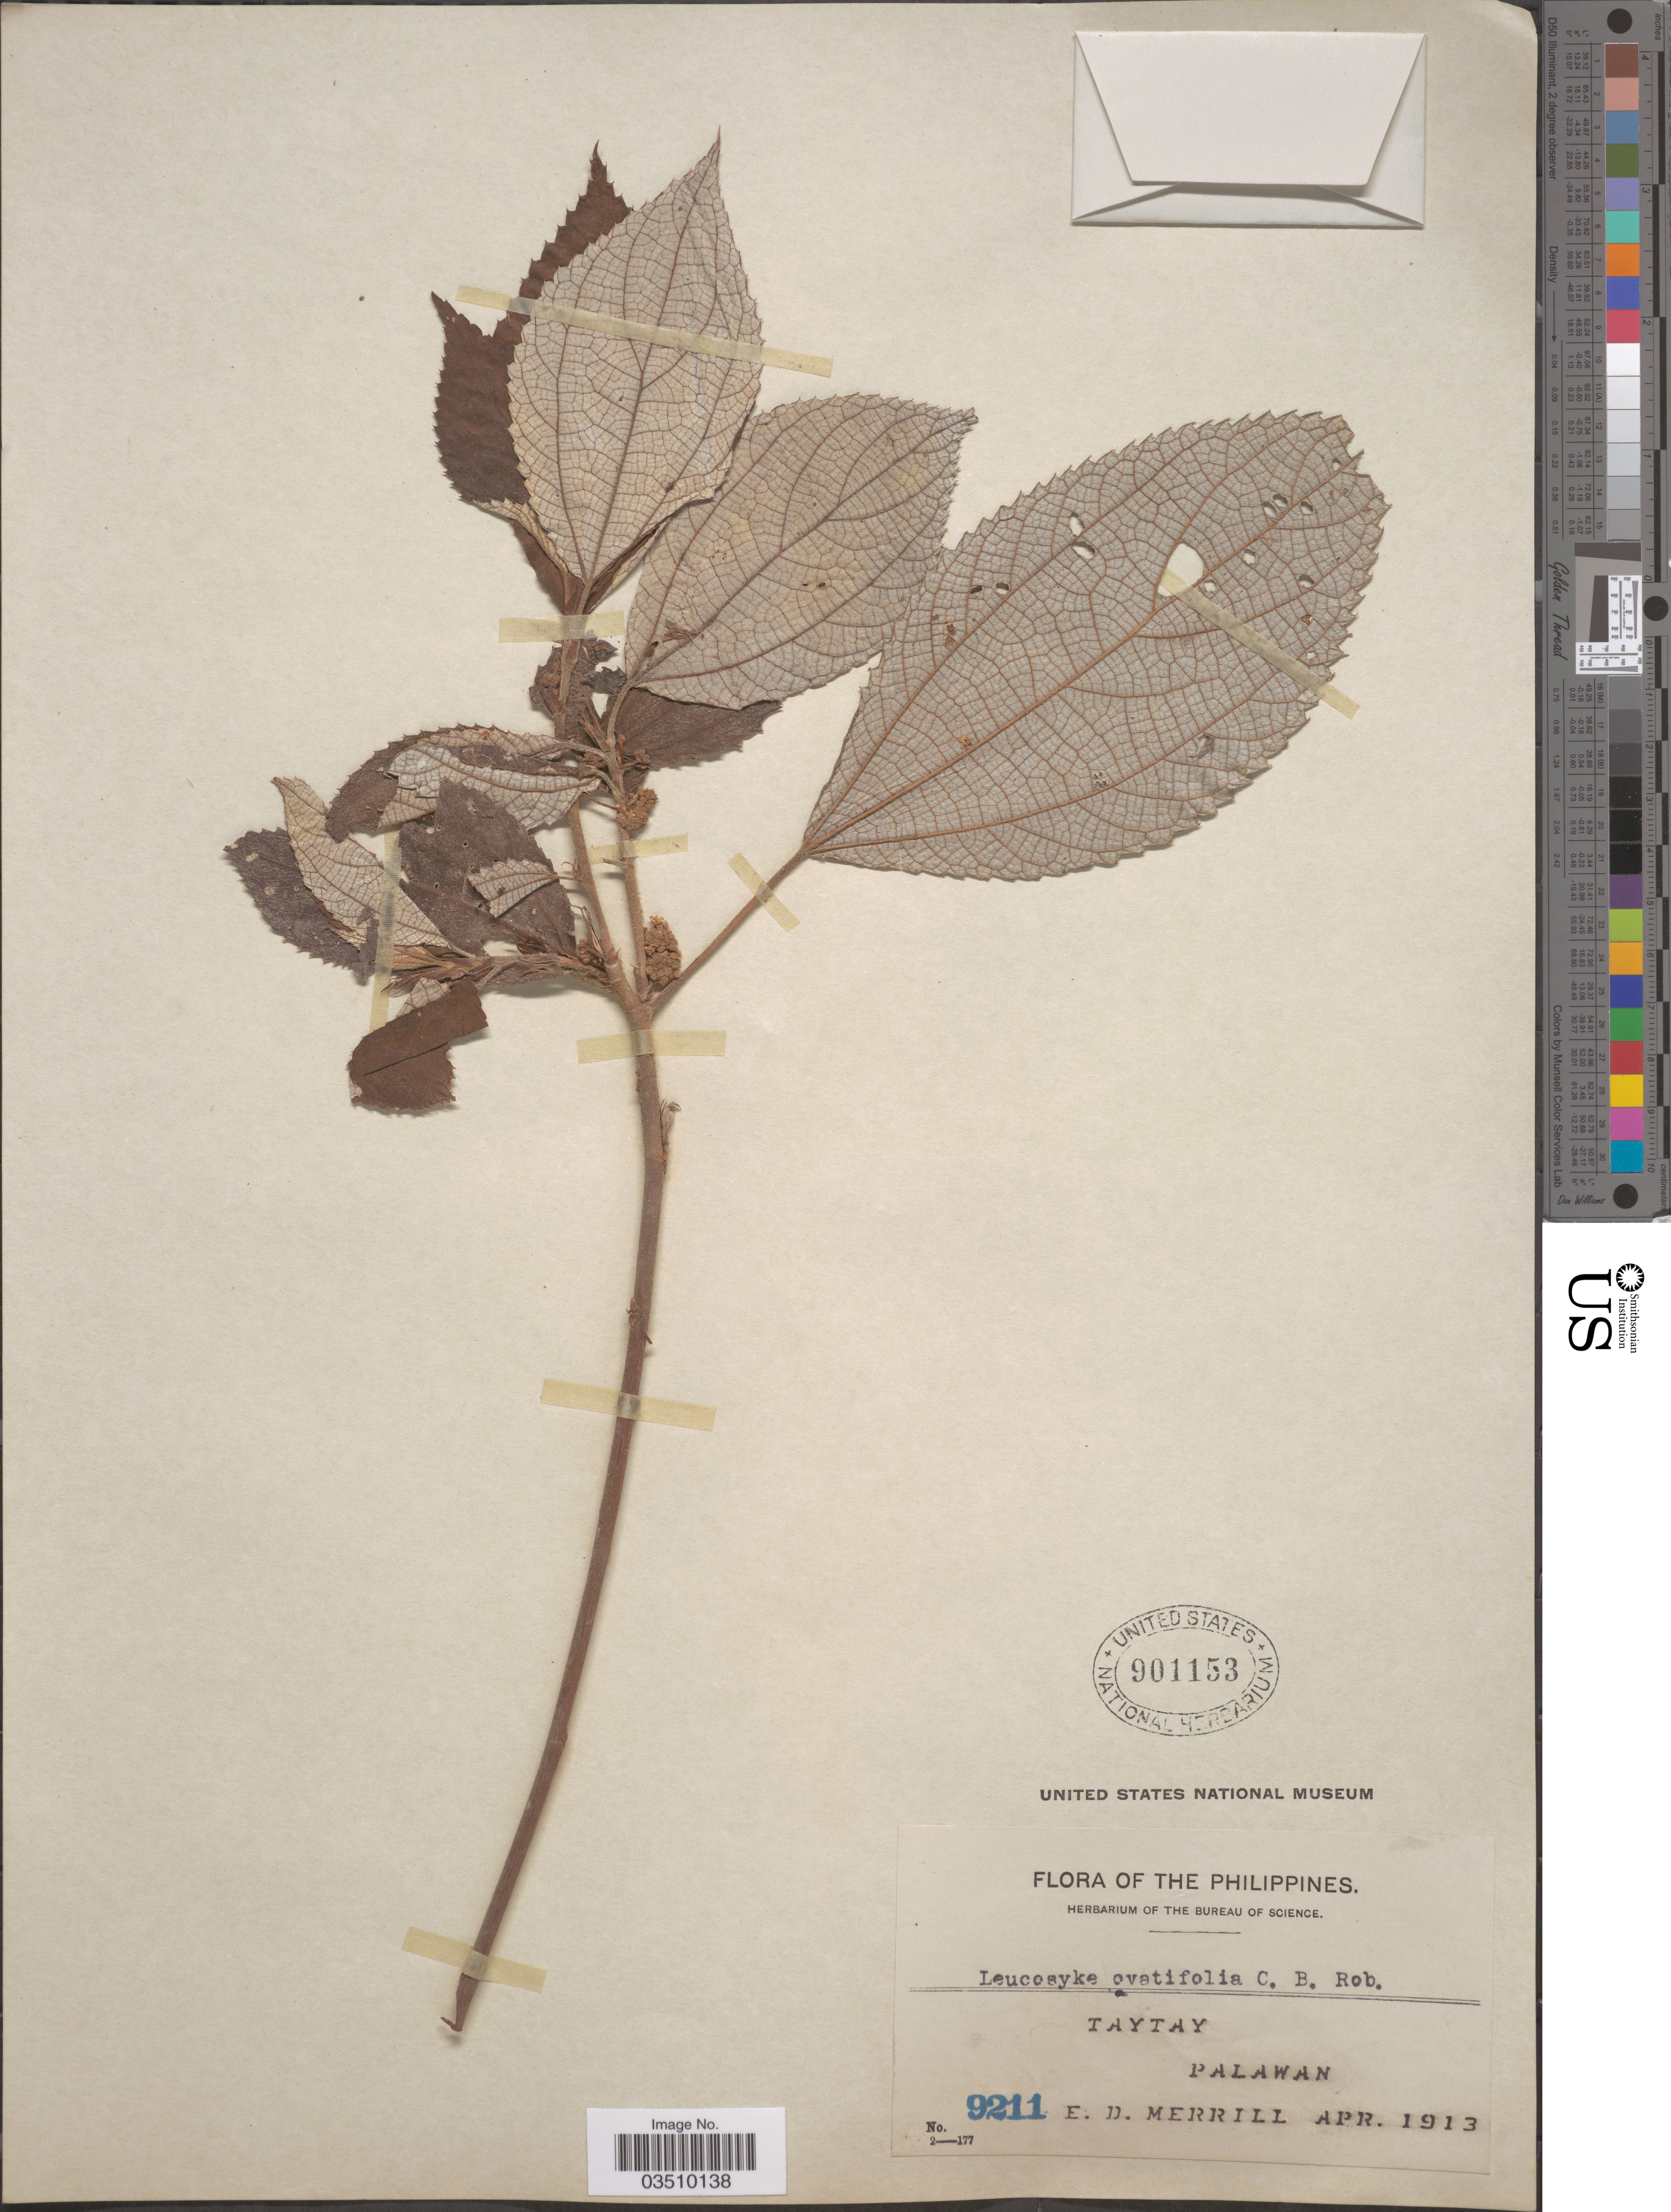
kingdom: Plantae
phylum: Tracheophyta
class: Magnoliopsida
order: Rosales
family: Urticaceae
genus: Leucosyke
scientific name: Leucosyke ovalifolia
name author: C.B. Rob.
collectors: E. D. Merrill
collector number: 9211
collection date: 1913-04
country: Philippines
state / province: Mimaropa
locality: Taytay. Palawan.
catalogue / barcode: US 901153